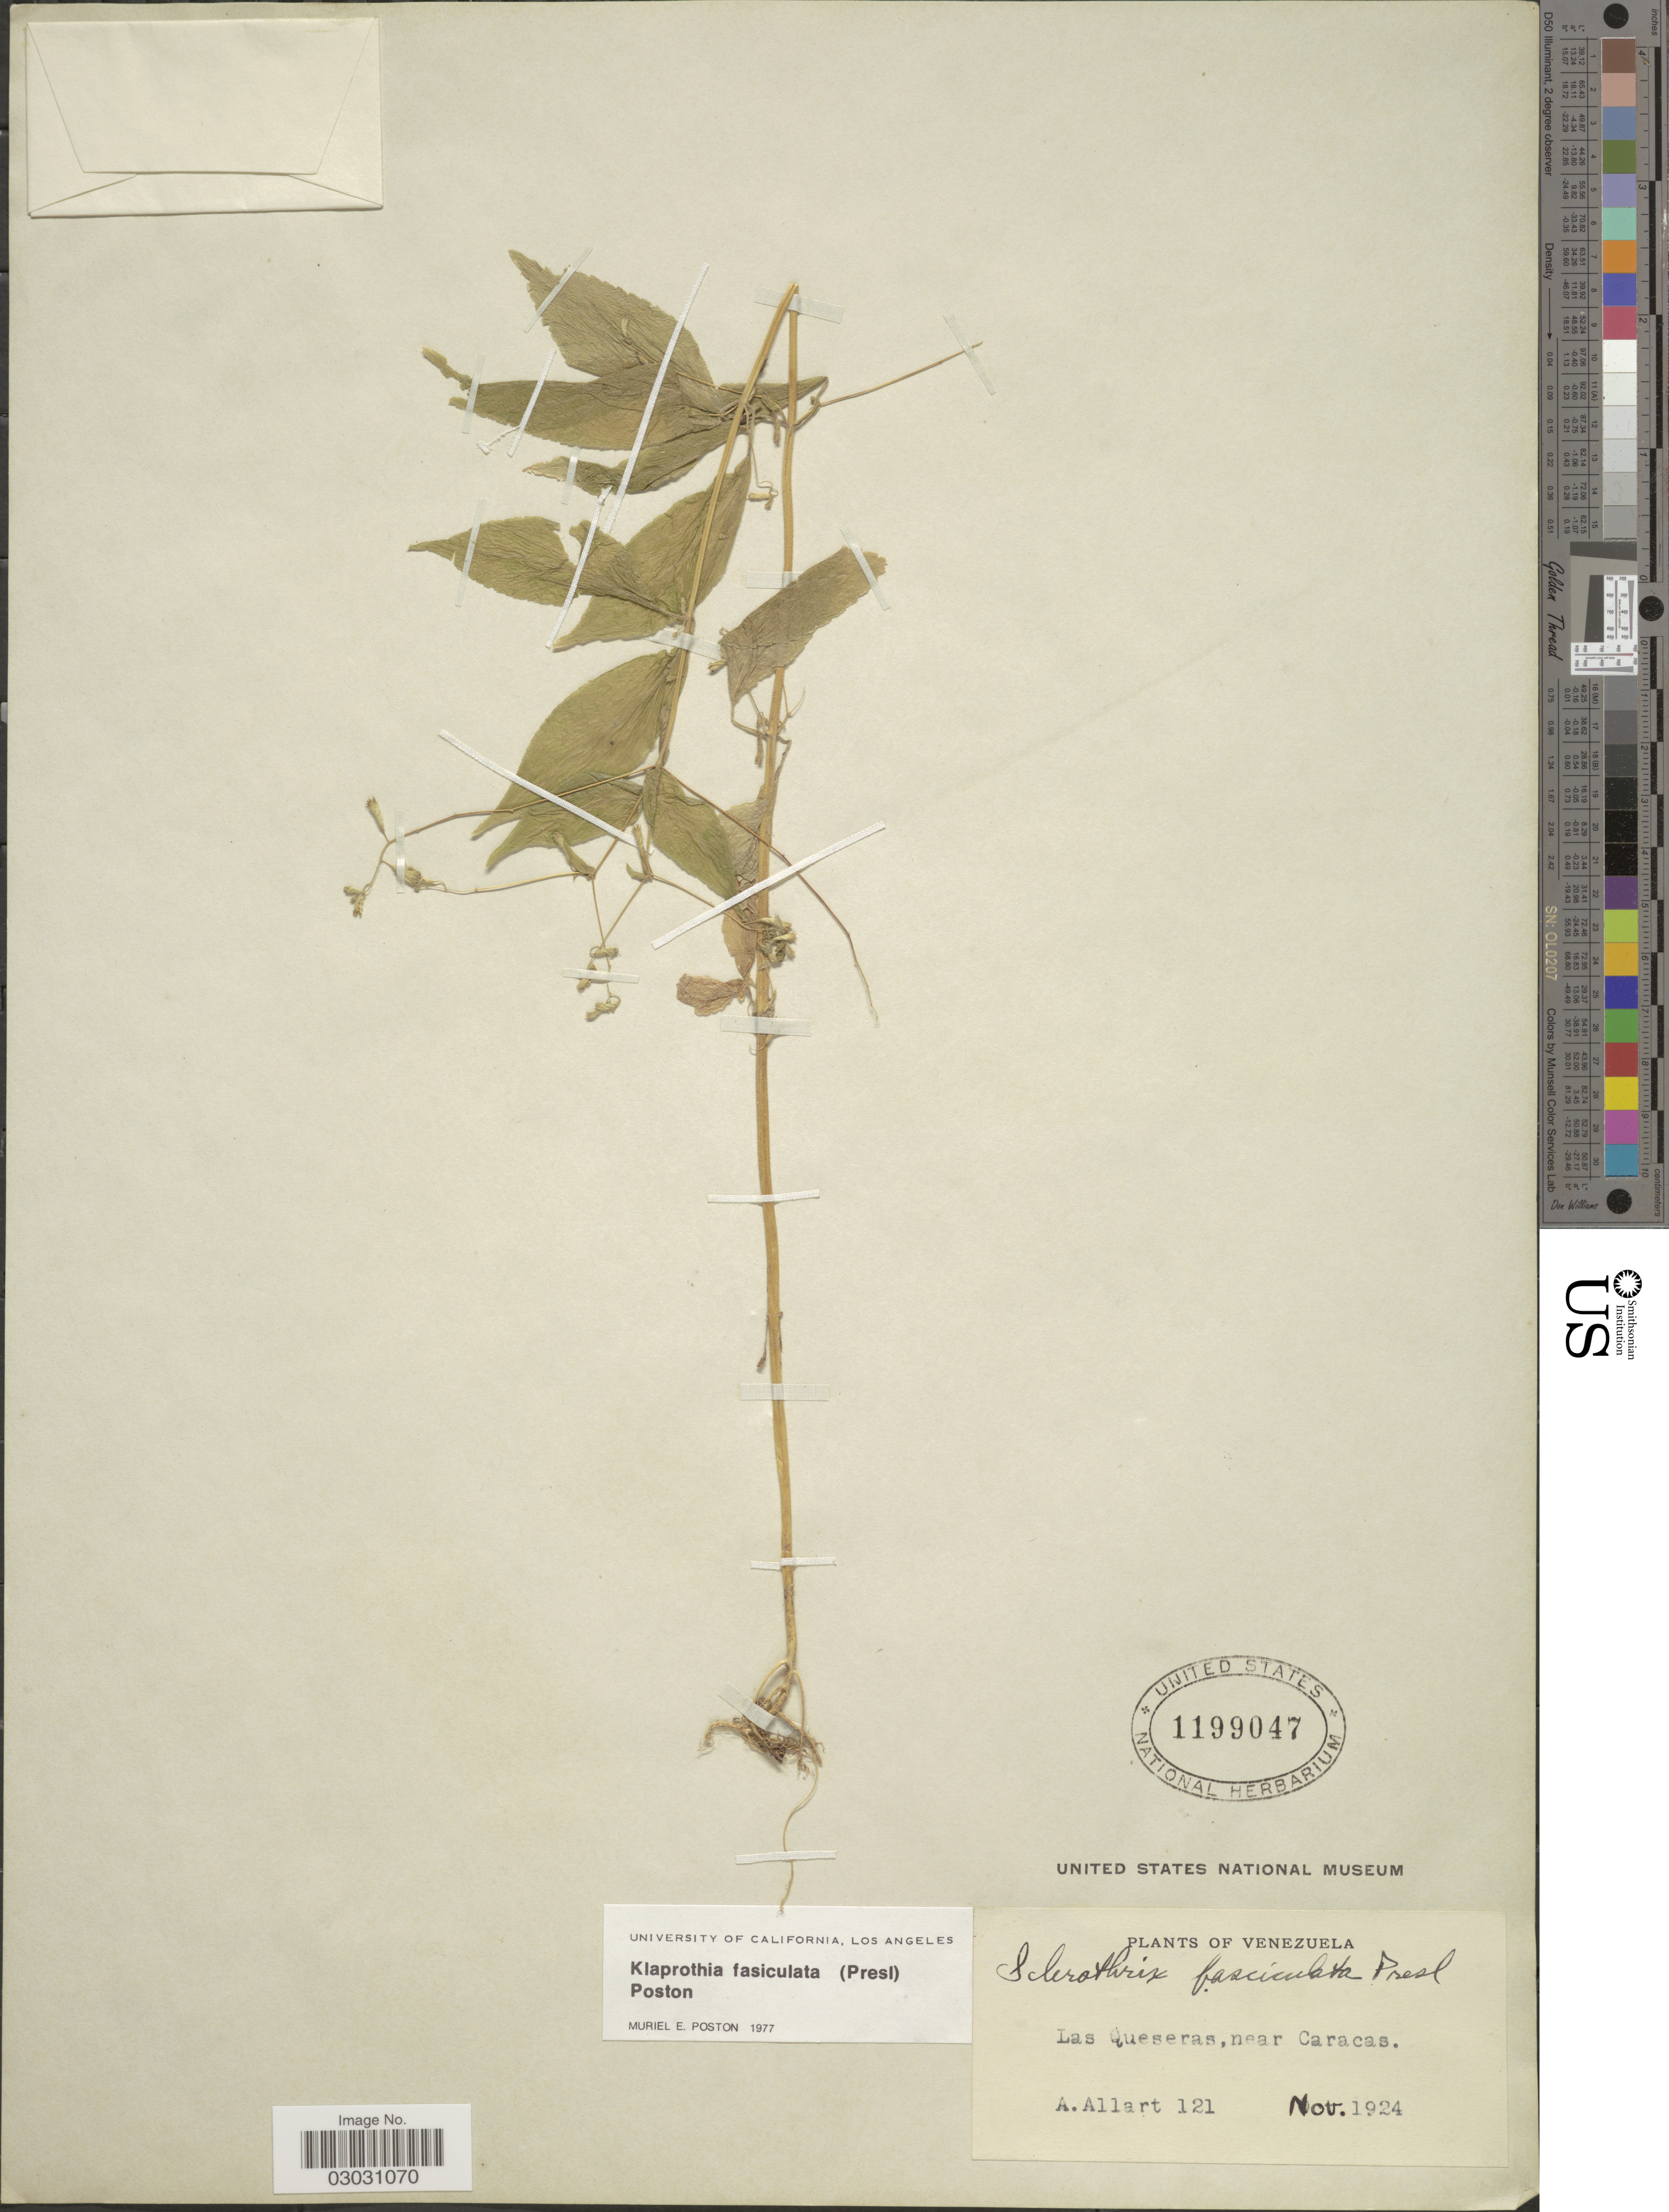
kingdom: Plantae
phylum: Tracheophyta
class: Magnoliopsida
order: Cornales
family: Loasaceae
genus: Klaprothia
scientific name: Klaprothia fasciculata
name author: (C. Presl) Poston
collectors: A. Allart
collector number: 121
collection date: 1924-11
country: Venezuela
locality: Las Queseras, near Caracas.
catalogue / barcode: US 1199047